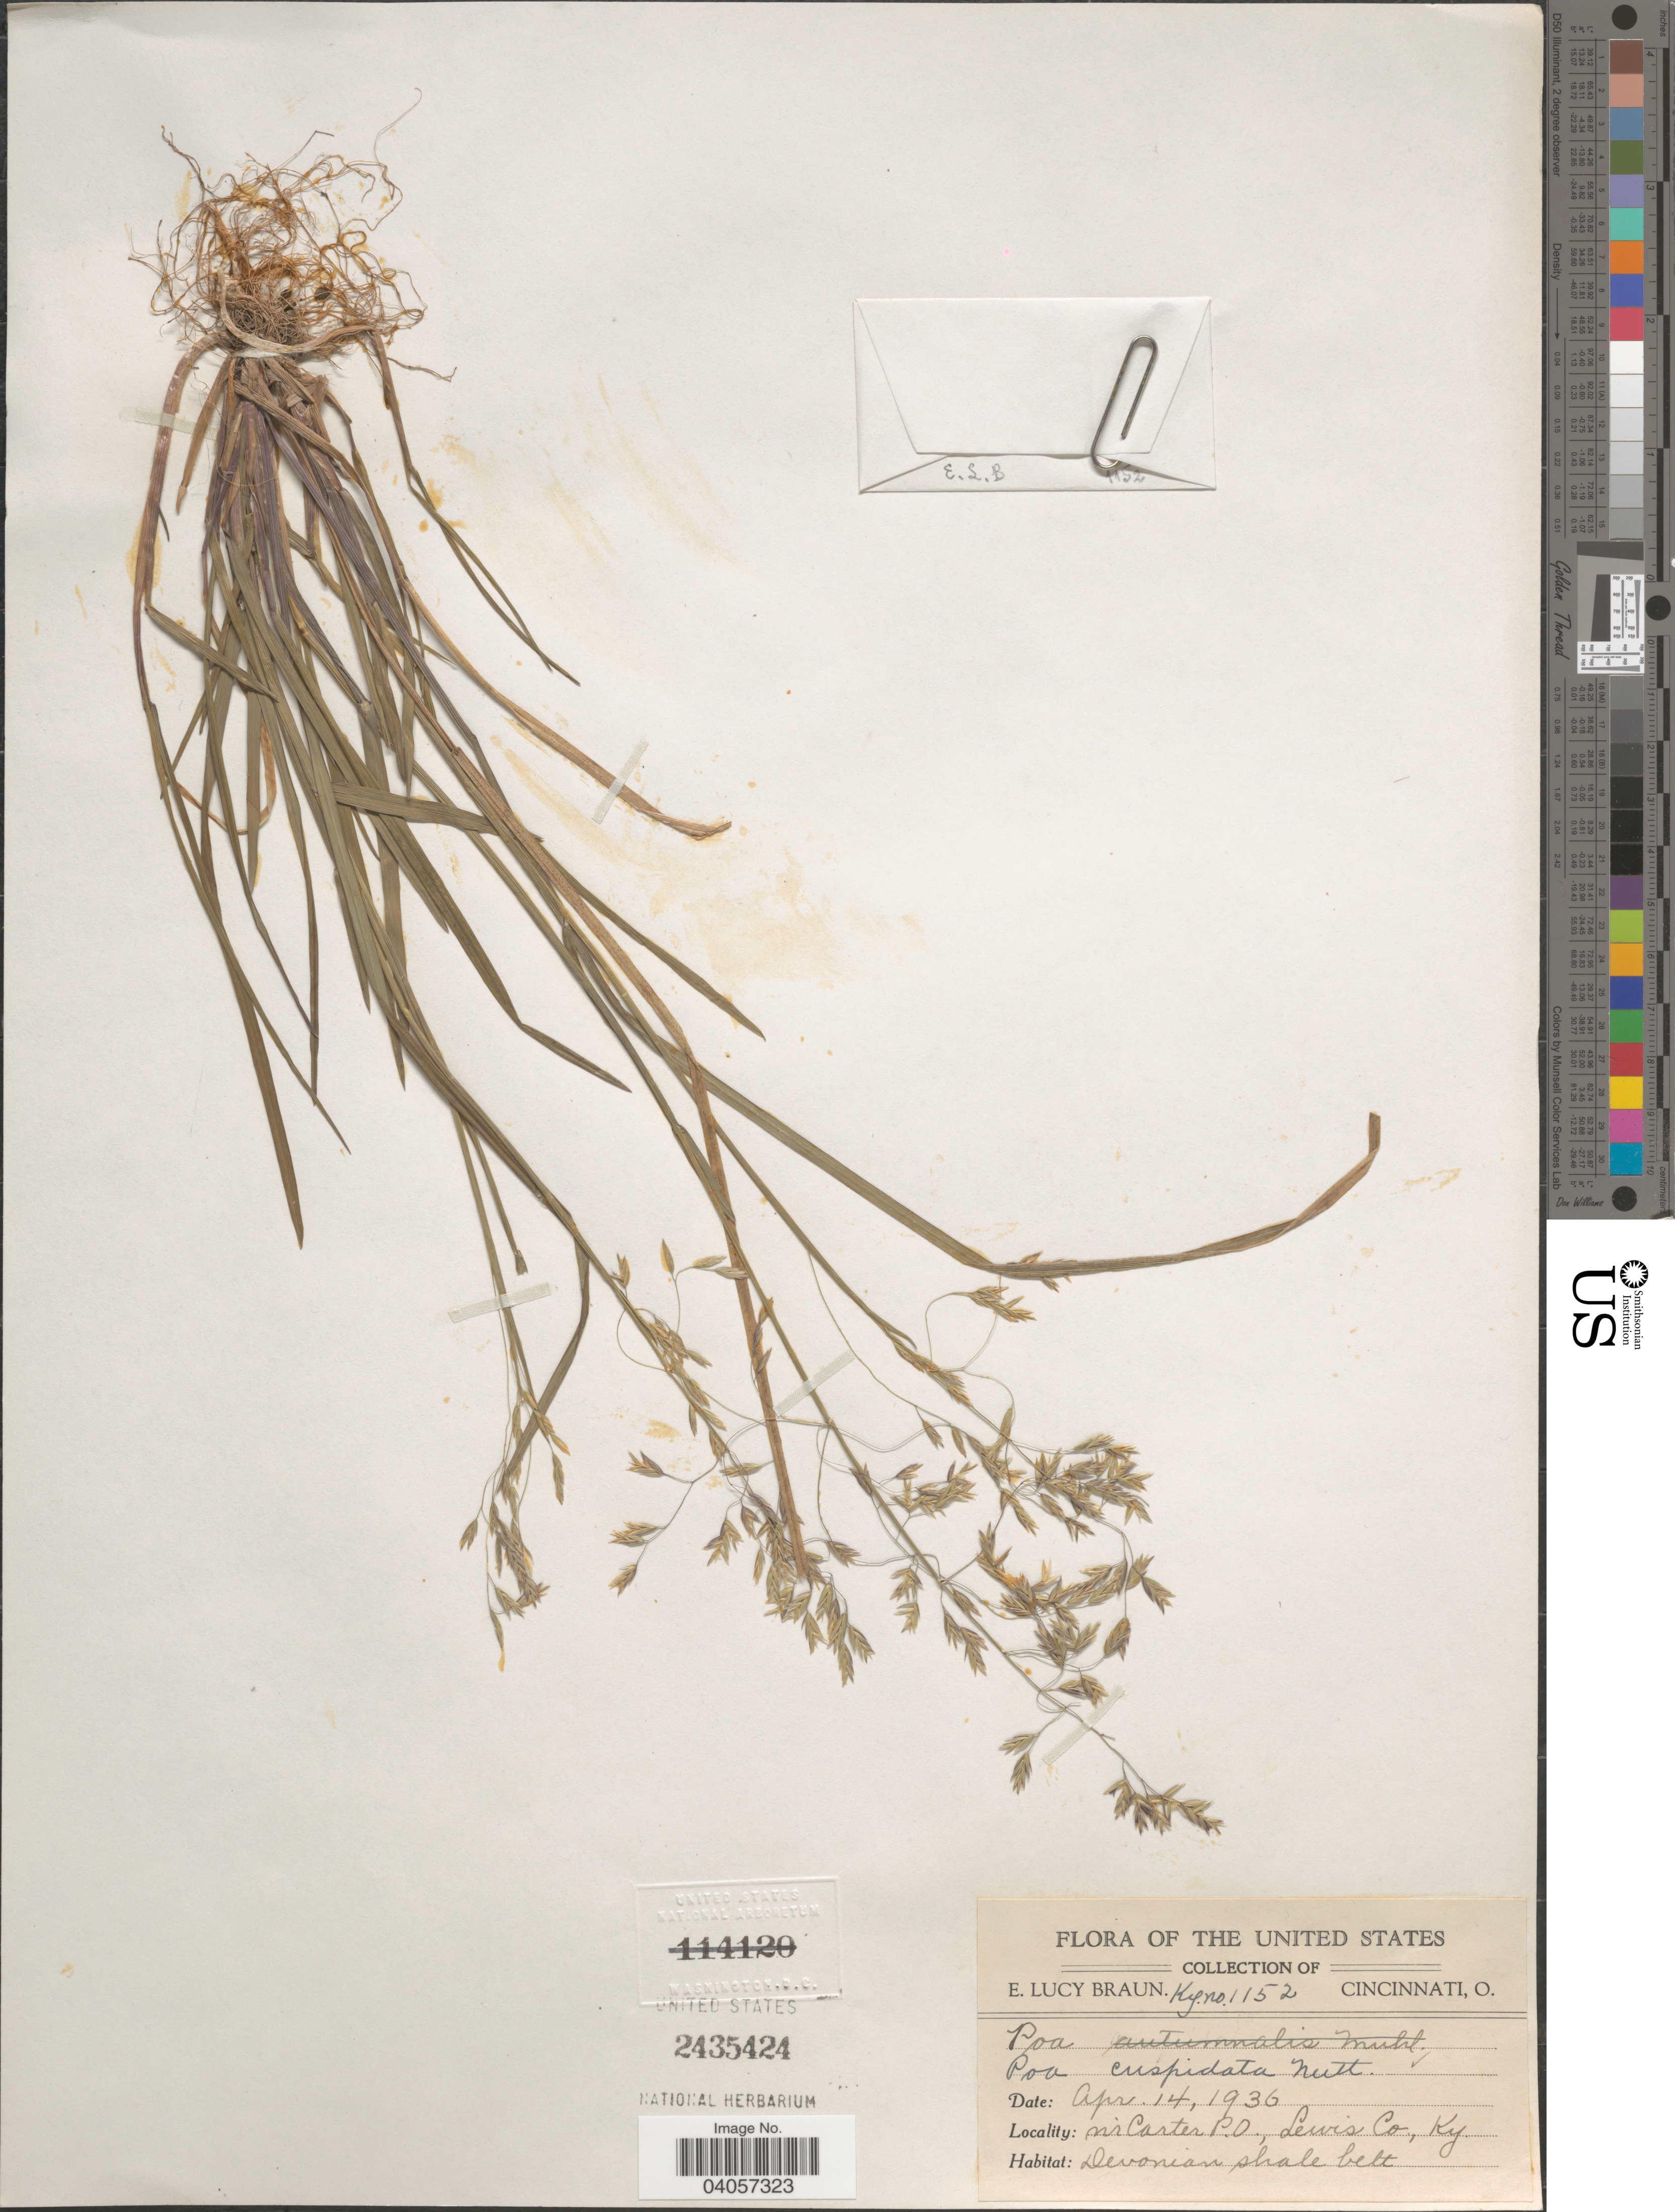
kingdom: Plantae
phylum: Tracheophyta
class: Liliopsida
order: Poales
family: Poaceae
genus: Poa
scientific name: Poa cuspidata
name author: Nutt.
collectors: E. L. Braun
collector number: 1152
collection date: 1936-04-14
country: United States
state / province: Kentucky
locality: Nr Carter P.O., Lewis Co.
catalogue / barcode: US 2435424